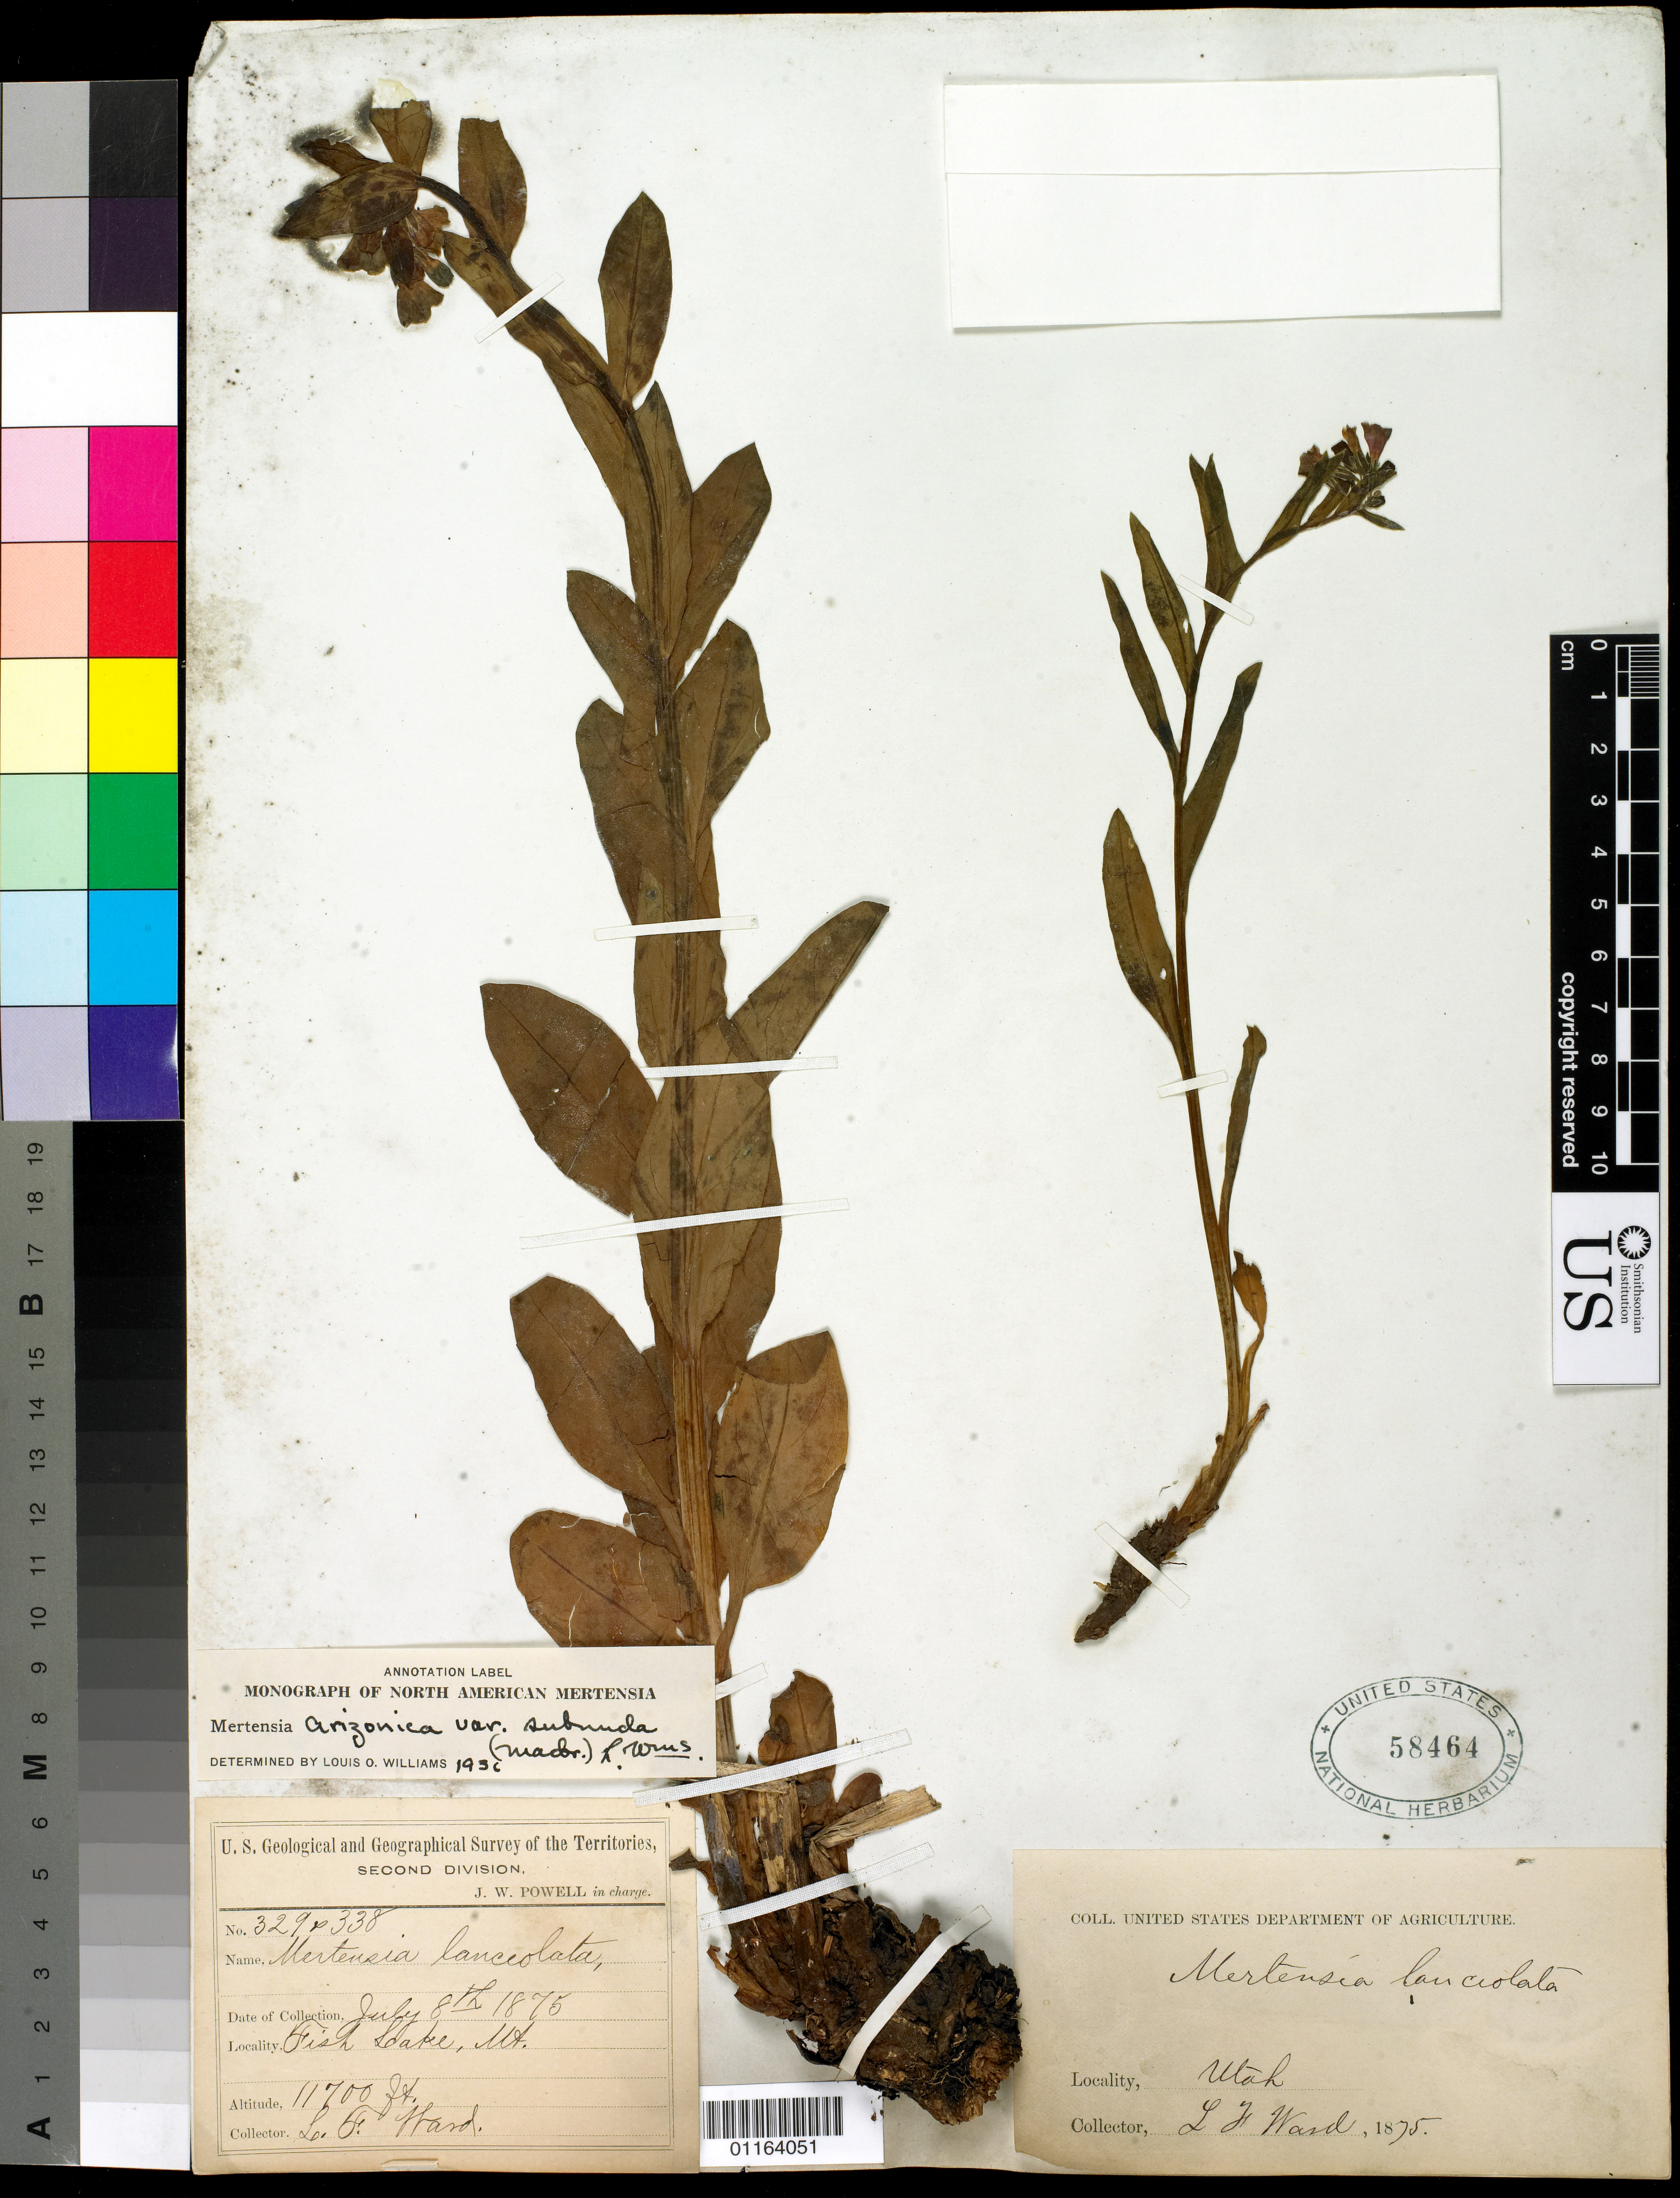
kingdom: Plantae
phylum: Tracheophyta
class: Magnoliopsida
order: Boraginales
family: Boraginaceae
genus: Mertensia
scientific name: Mertensia arizonica var. subnuda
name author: (J.F. Macbr.) L.O. Williams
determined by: Williams, Louis O.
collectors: L. F. Ward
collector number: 329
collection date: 1875-07-08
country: United States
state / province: Utah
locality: Fish Lake Mountain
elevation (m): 3566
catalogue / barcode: US 58464